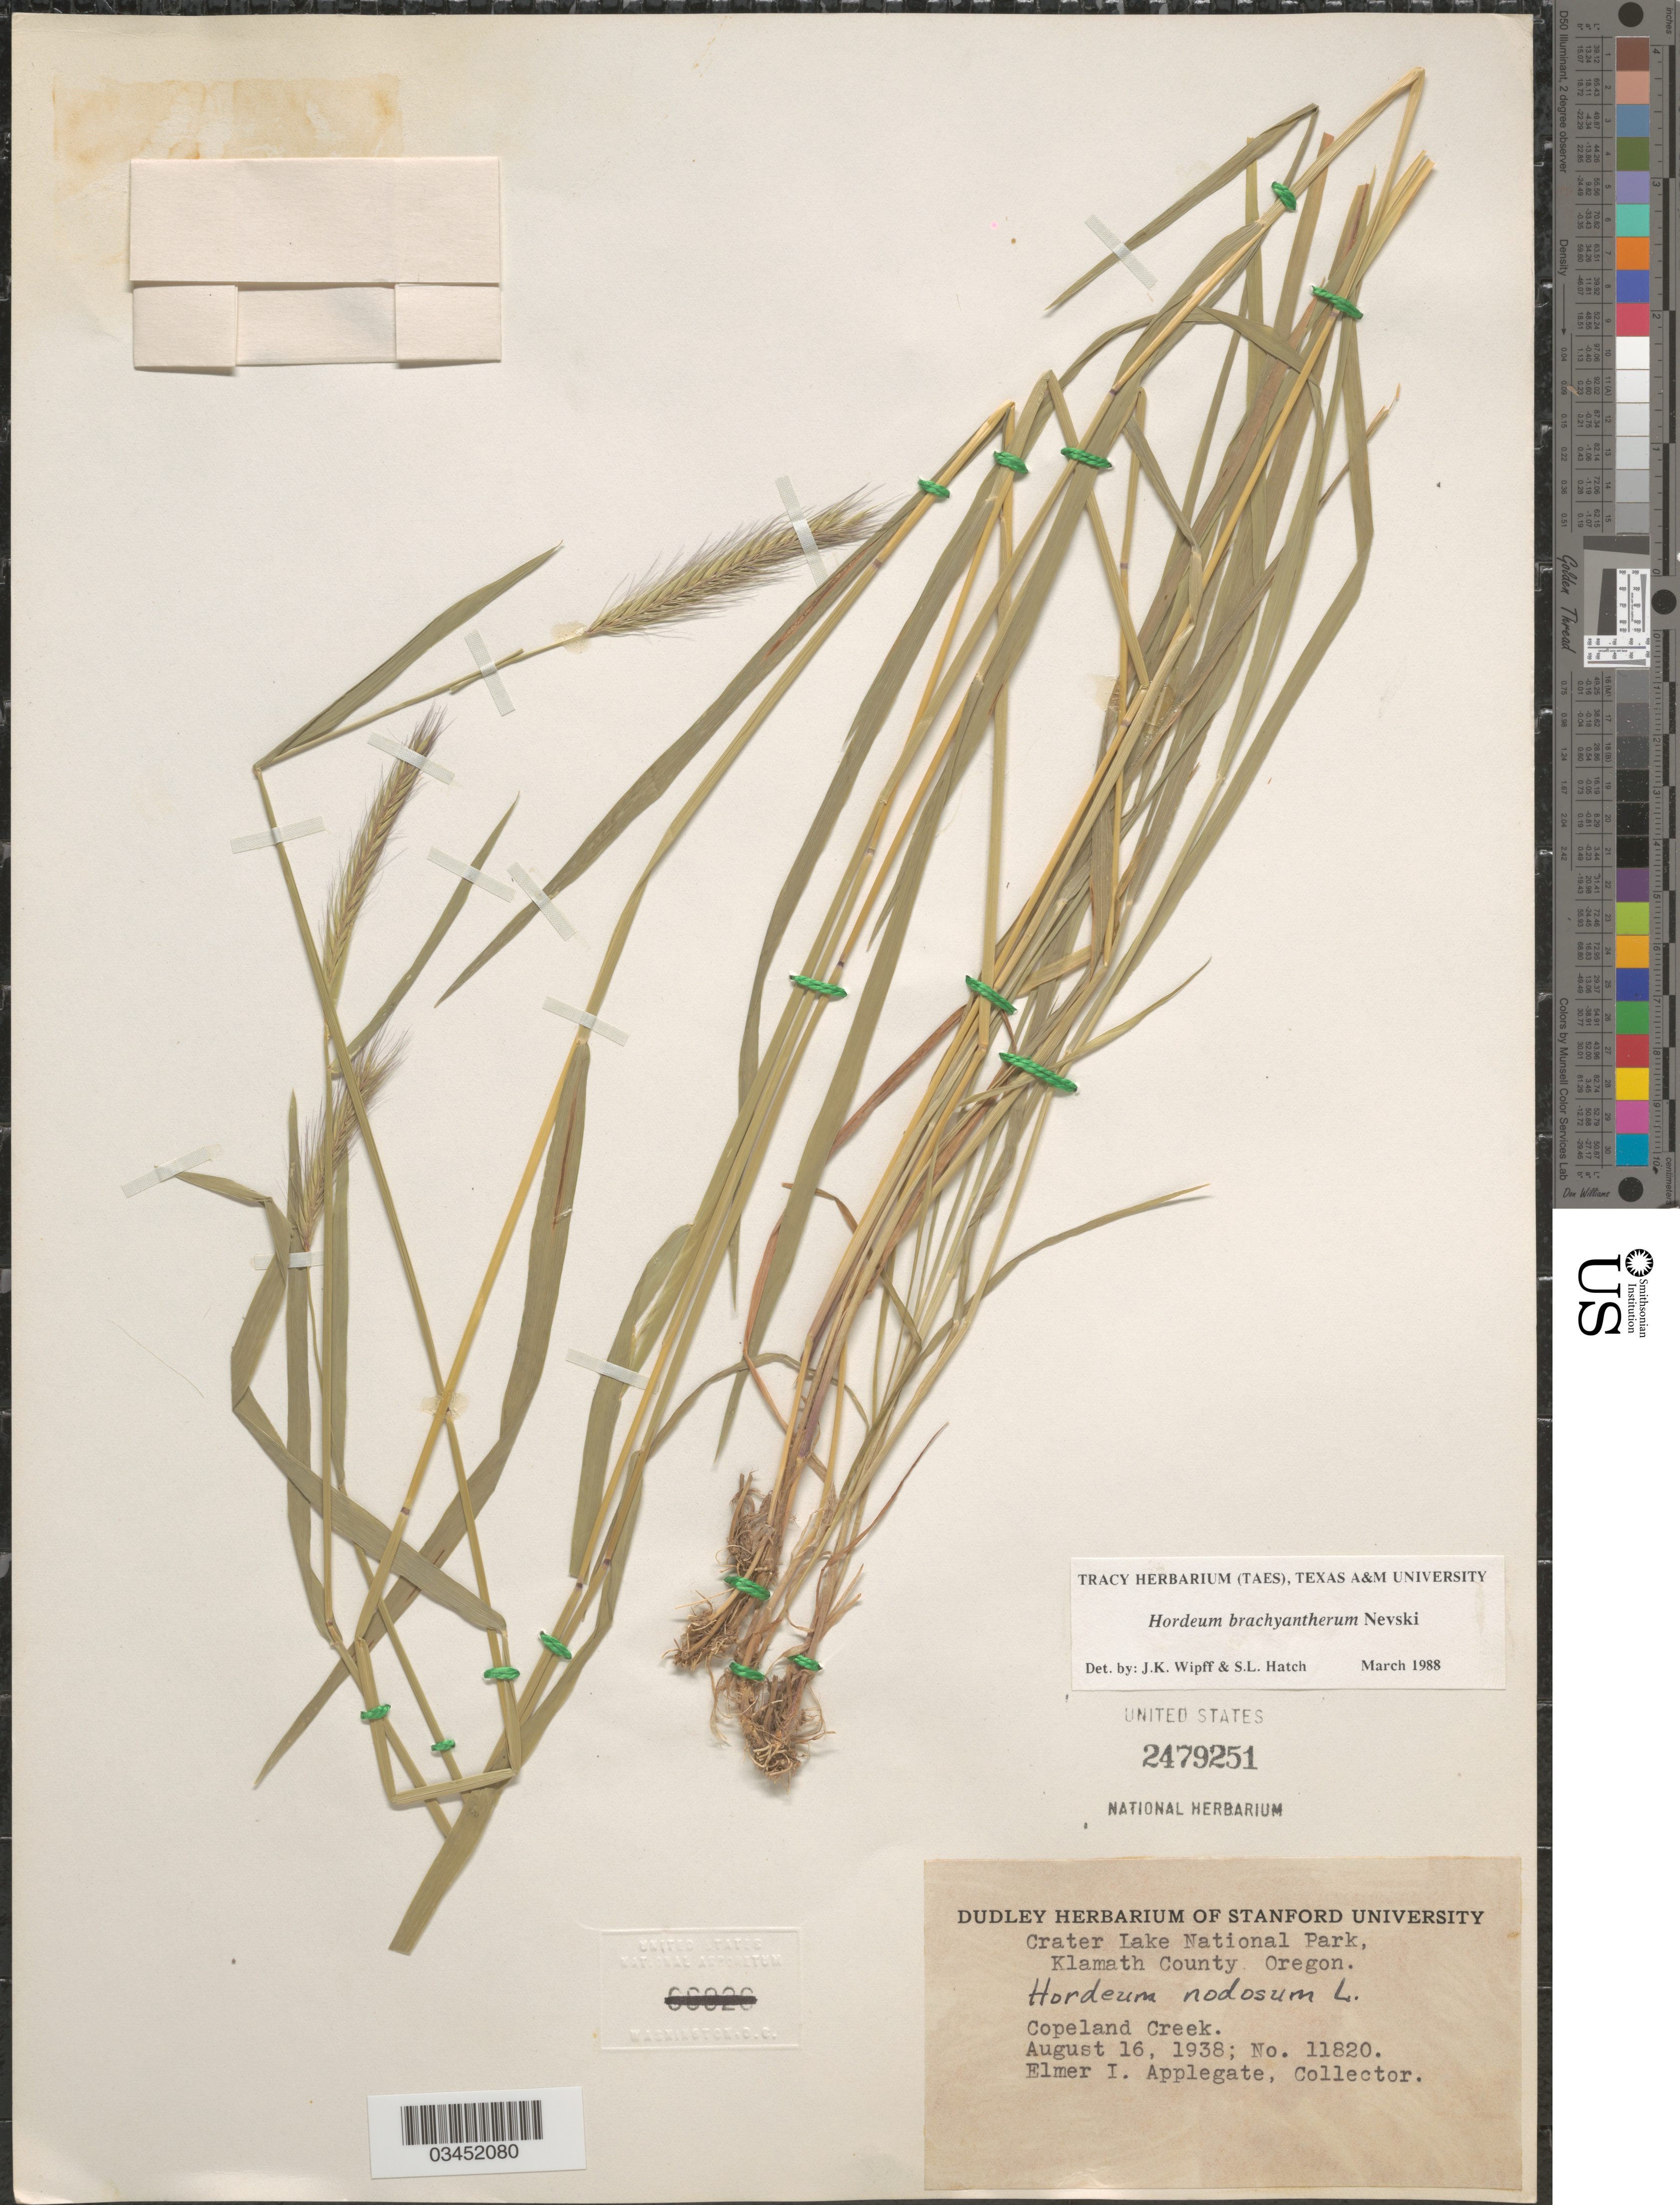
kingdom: Plantae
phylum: Tracheophyta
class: Liliopsida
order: Poales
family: Poaceae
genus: Hordeum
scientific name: Hordeum brachyantherum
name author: Nevski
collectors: E. I. Applegate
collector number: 11820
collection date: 1938-08-16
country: United States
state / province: Oregon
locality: Crater Lake National Park, Klamath County. Copeland Creek.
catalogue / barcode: US 2479251